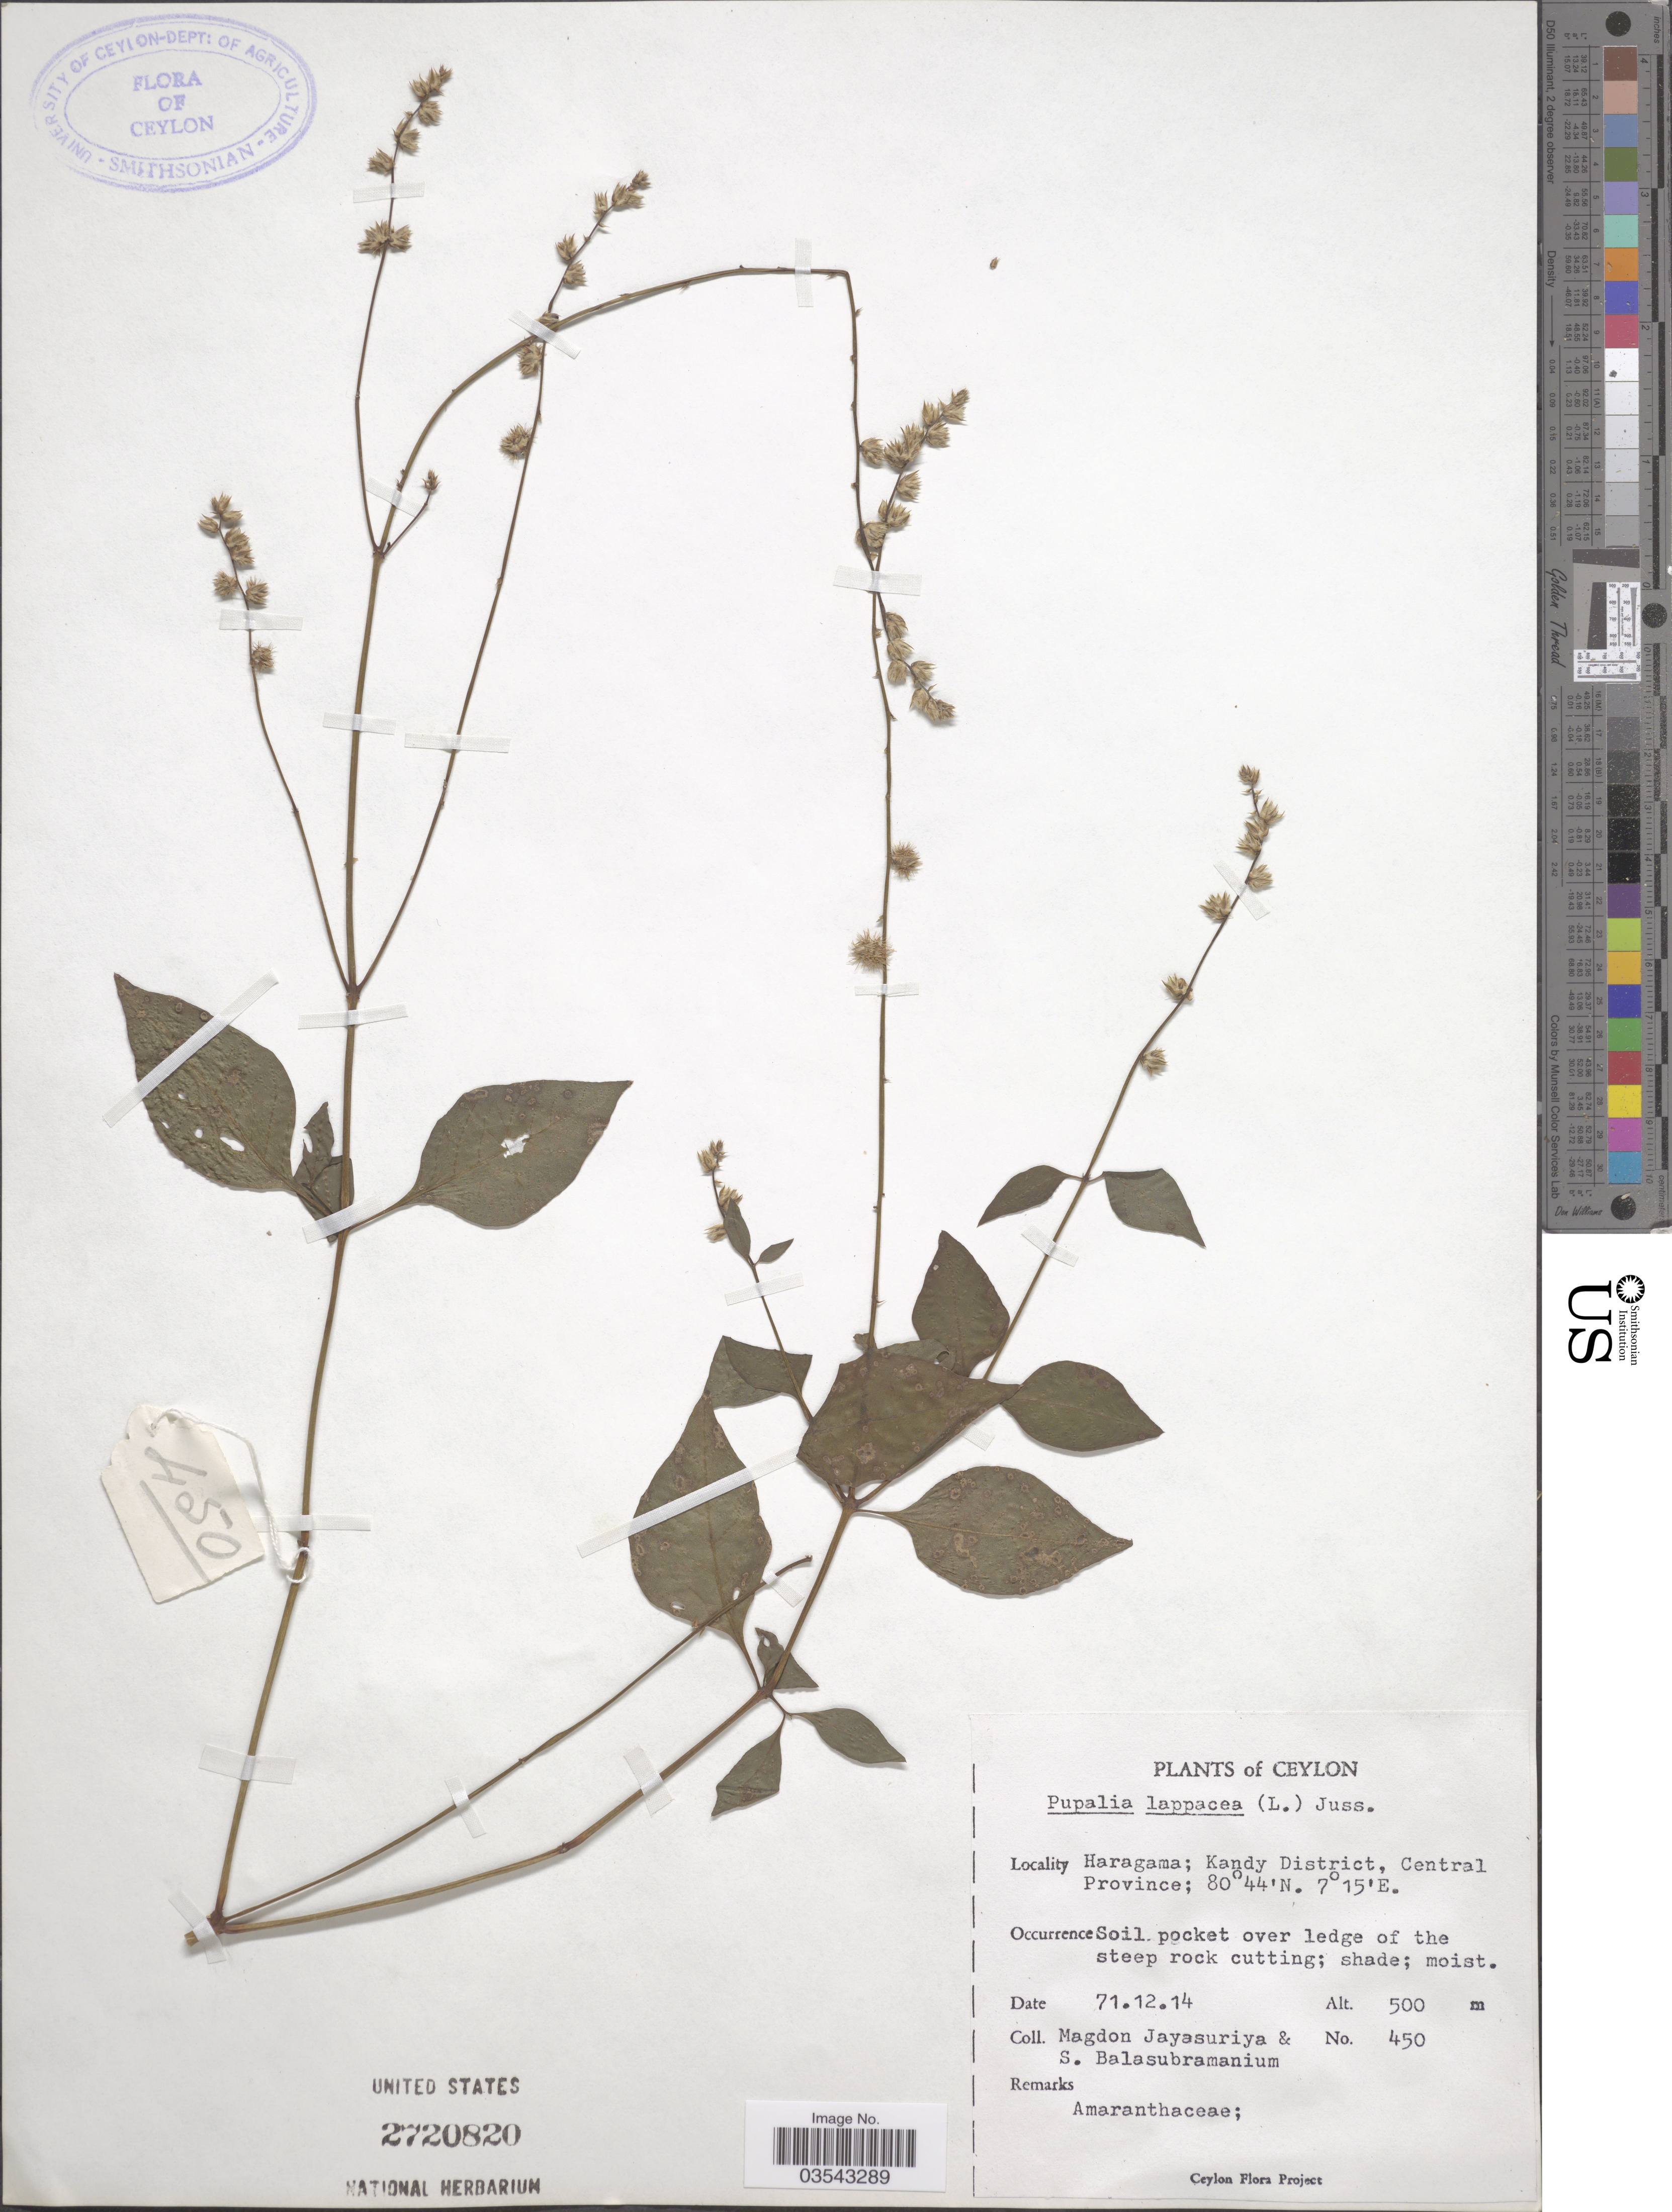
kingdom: Plantae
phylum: Tracheophyta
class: Magnoliopsida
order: Caryophyllales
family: Amaranthaceae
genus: Pupalia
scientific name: Pupalia lappacea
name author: (L.) A. Juss.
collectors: A. H. Jayasuriya & S. Balasubramanium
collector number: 450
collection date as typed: Transcribed d/m/y: 14/12/71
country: Sri Lanka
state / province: Central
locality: Ceylon. Haragama; Kandy District.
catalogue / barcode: US 2720820